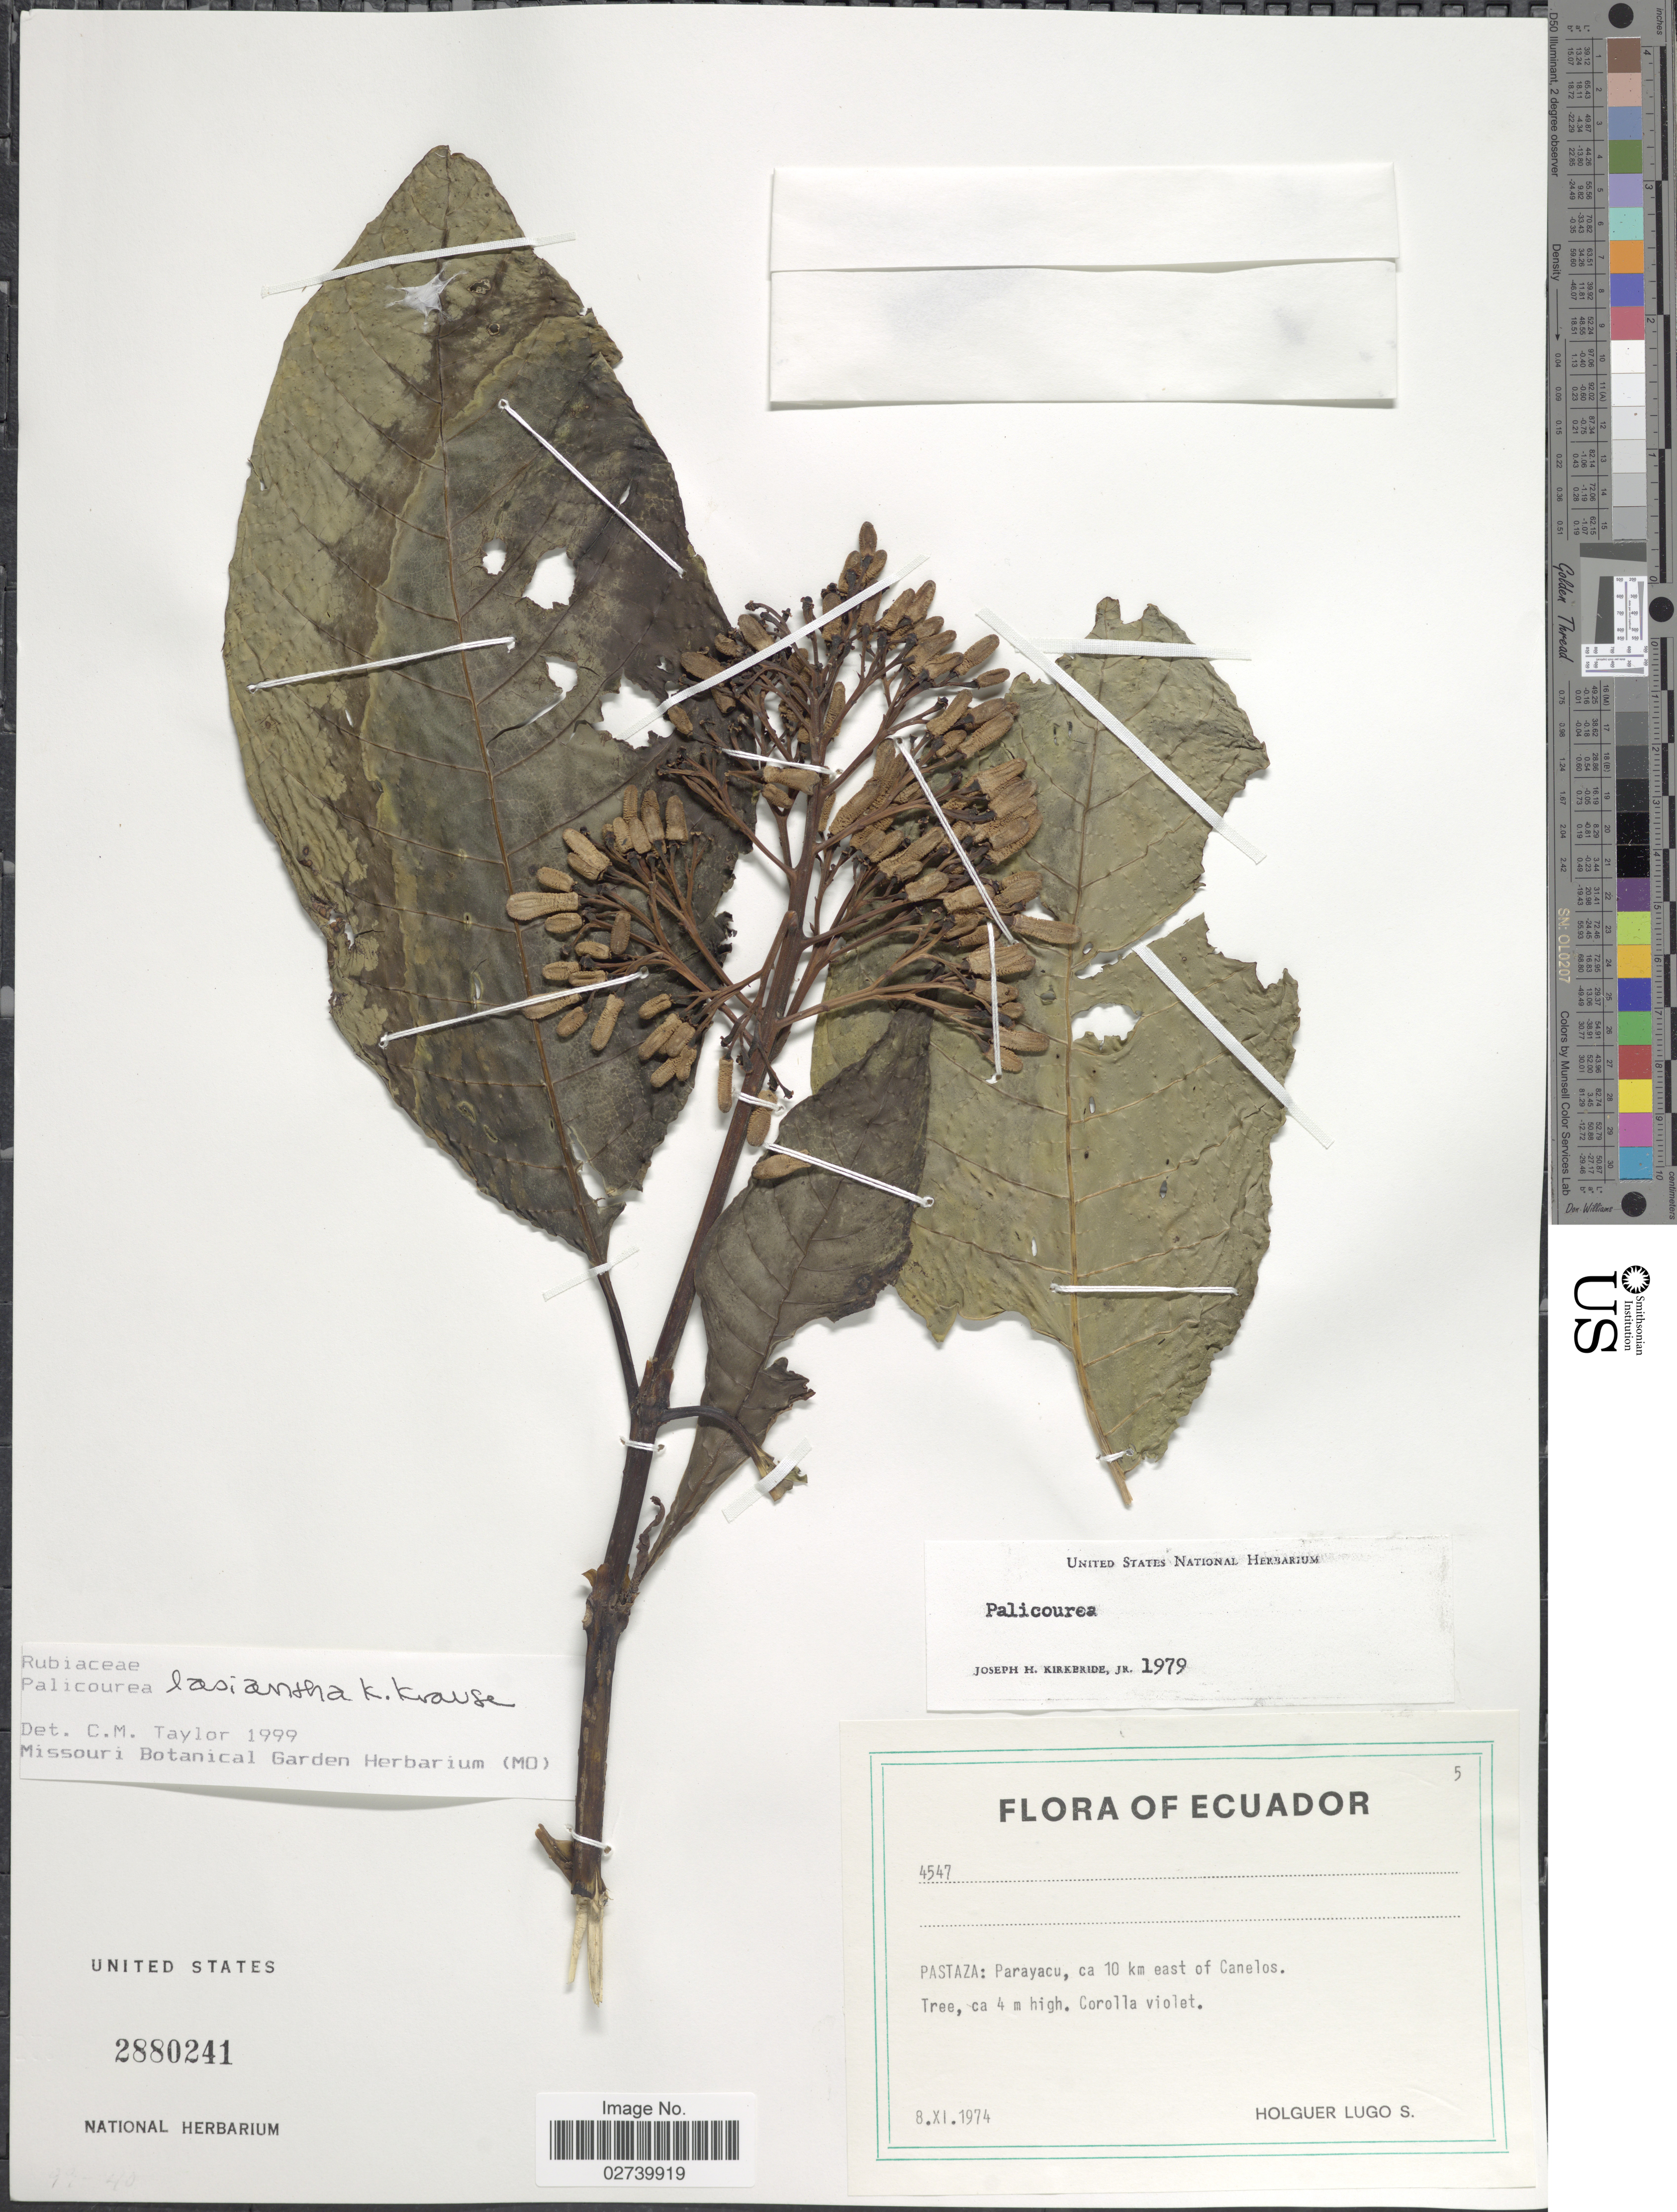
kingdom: Plantae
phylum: Tracheophyta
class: Magnoliopsida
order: Gentianales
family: Rubiaceae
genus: Palicourea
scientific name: Palicourea lasiantha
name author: Krause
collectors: H. Lugo S.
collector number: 4547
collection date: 1974-11-08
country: Ecuador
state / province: Pastaza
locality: Parayacu, ca 10 km east of Canelos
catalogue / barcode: US 2880241